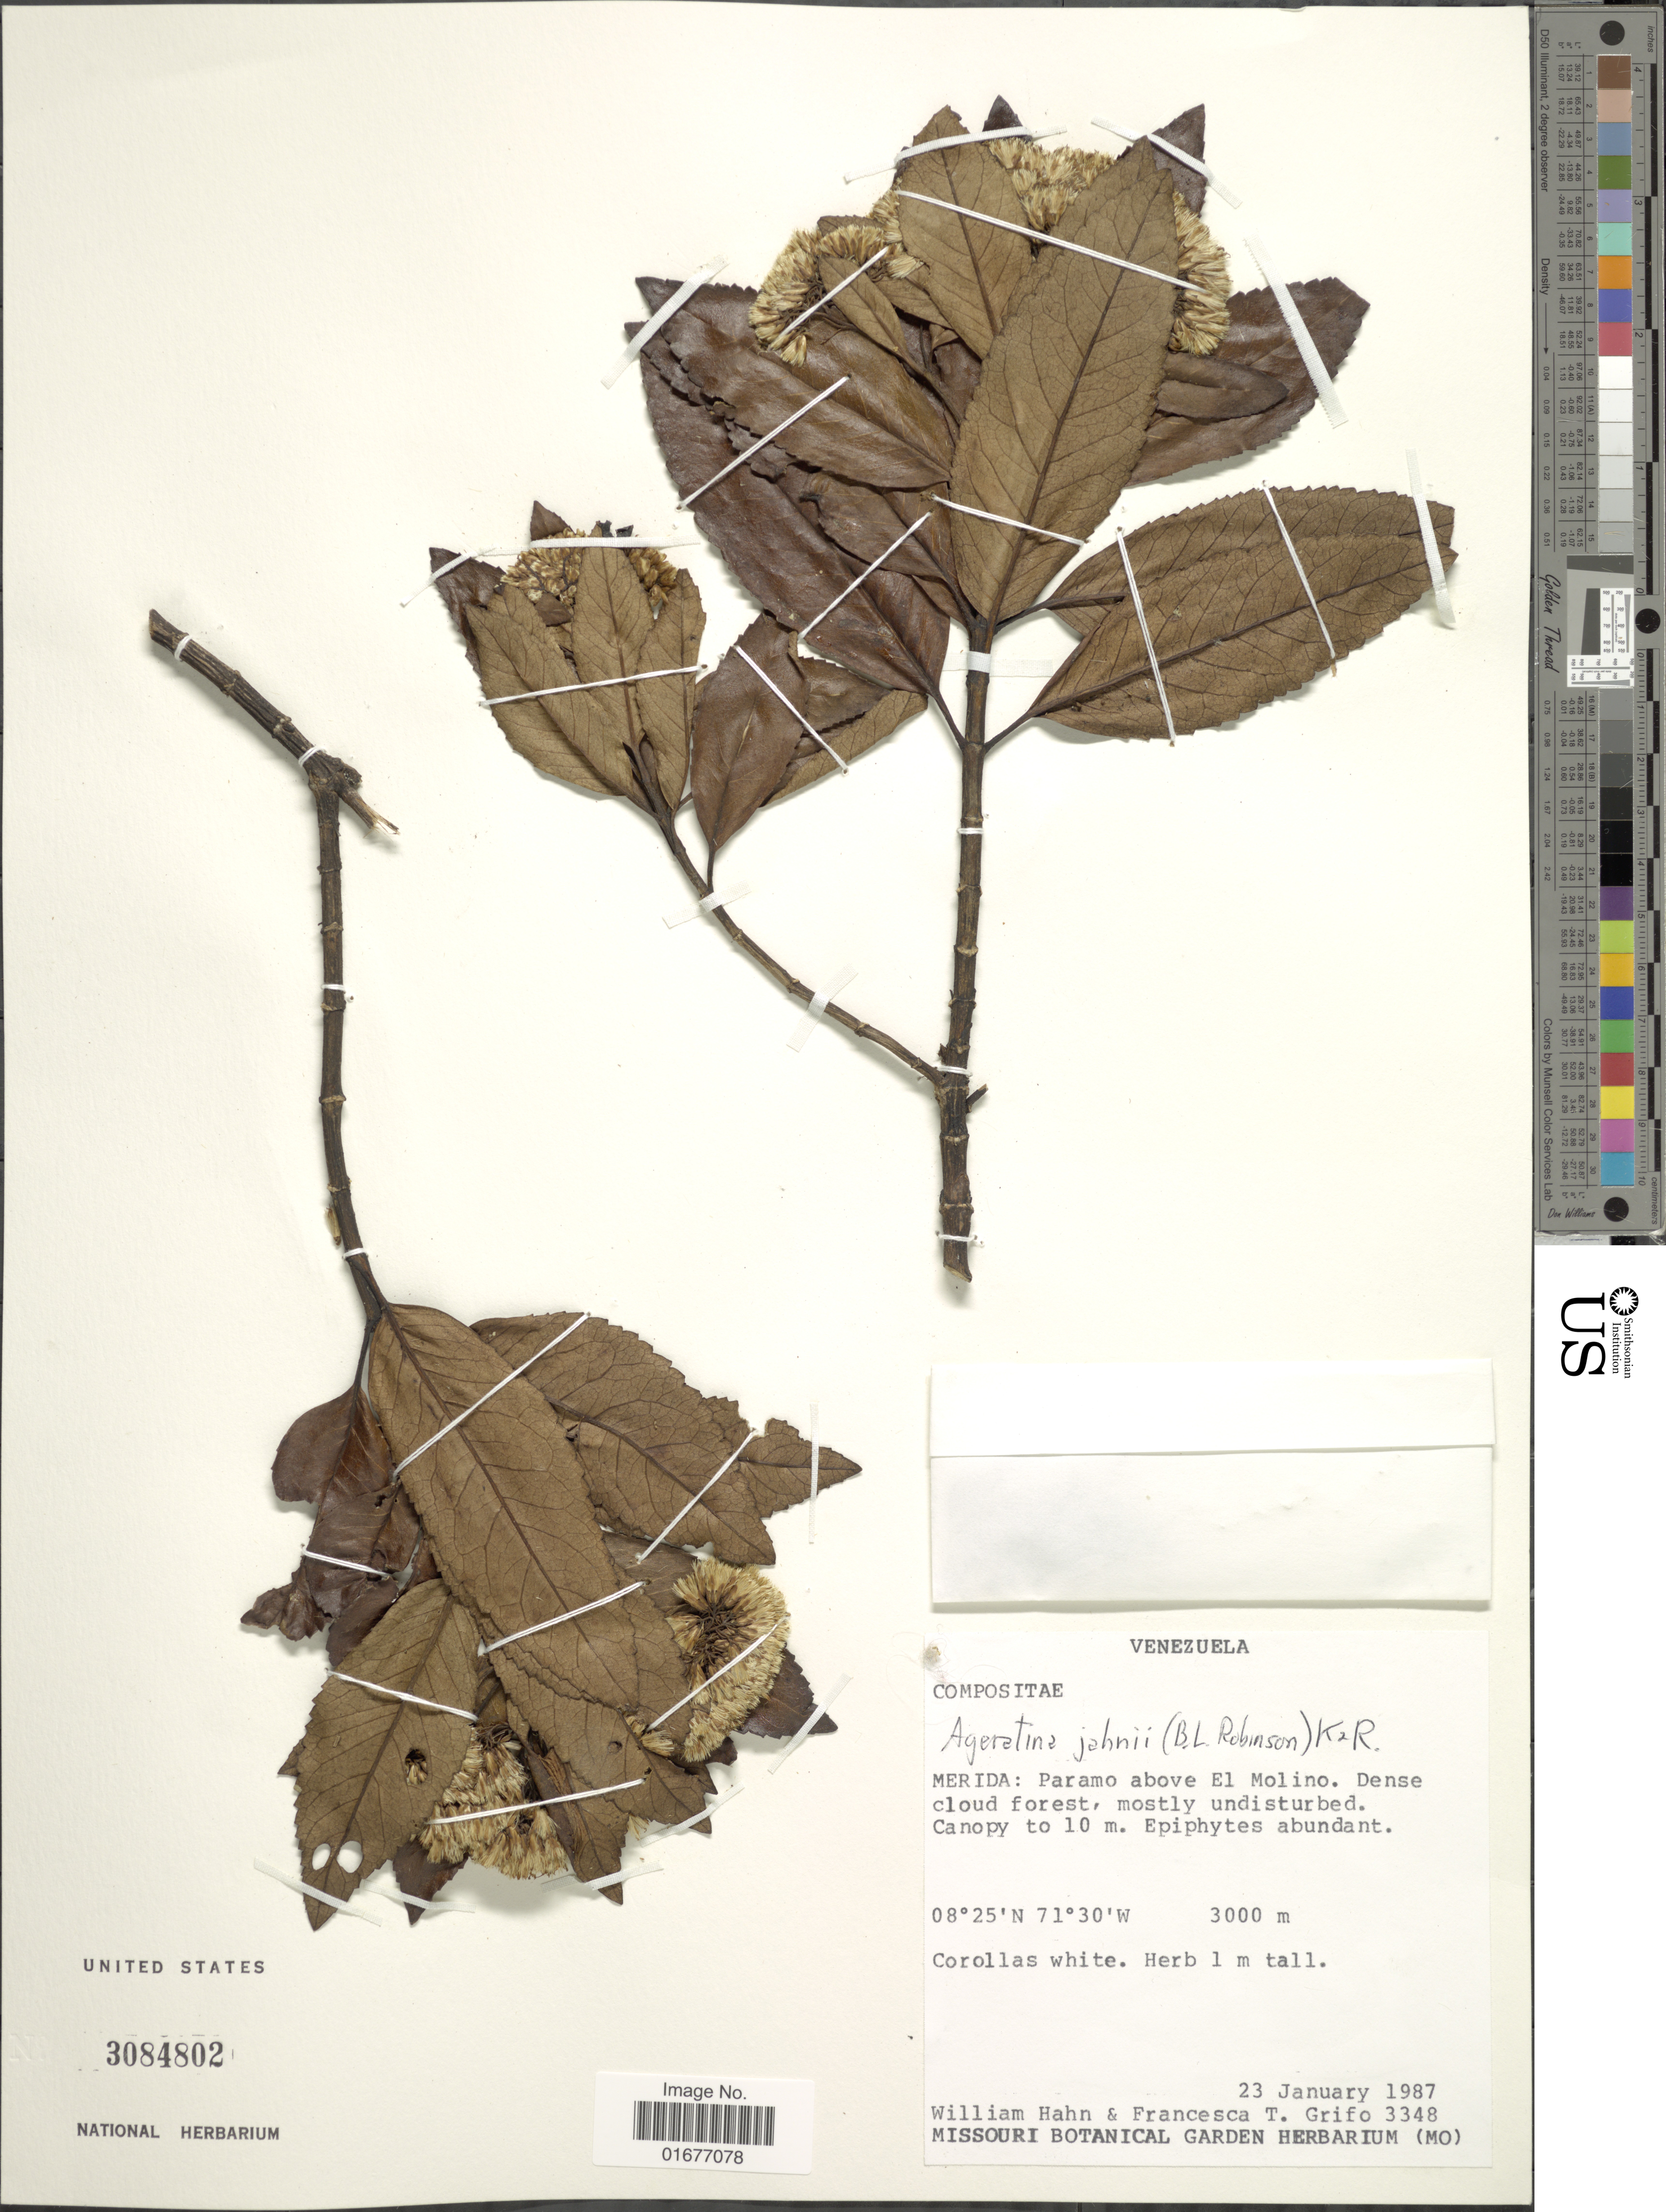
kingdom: Plantae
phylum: Tracheophyta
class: Magnoliopsida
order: Asterales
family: Asteraceae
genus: Ageratina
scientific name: Ageratina jahnii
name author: (B.L. Rob.) R.M. King & H. Rob.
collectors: W. J. Hahn & F. Grifo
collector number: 3348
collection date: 1987-01-23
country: Venezuela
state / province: Mérida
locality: Paramo above El Molino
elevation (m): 3000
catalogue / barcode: US 3084802